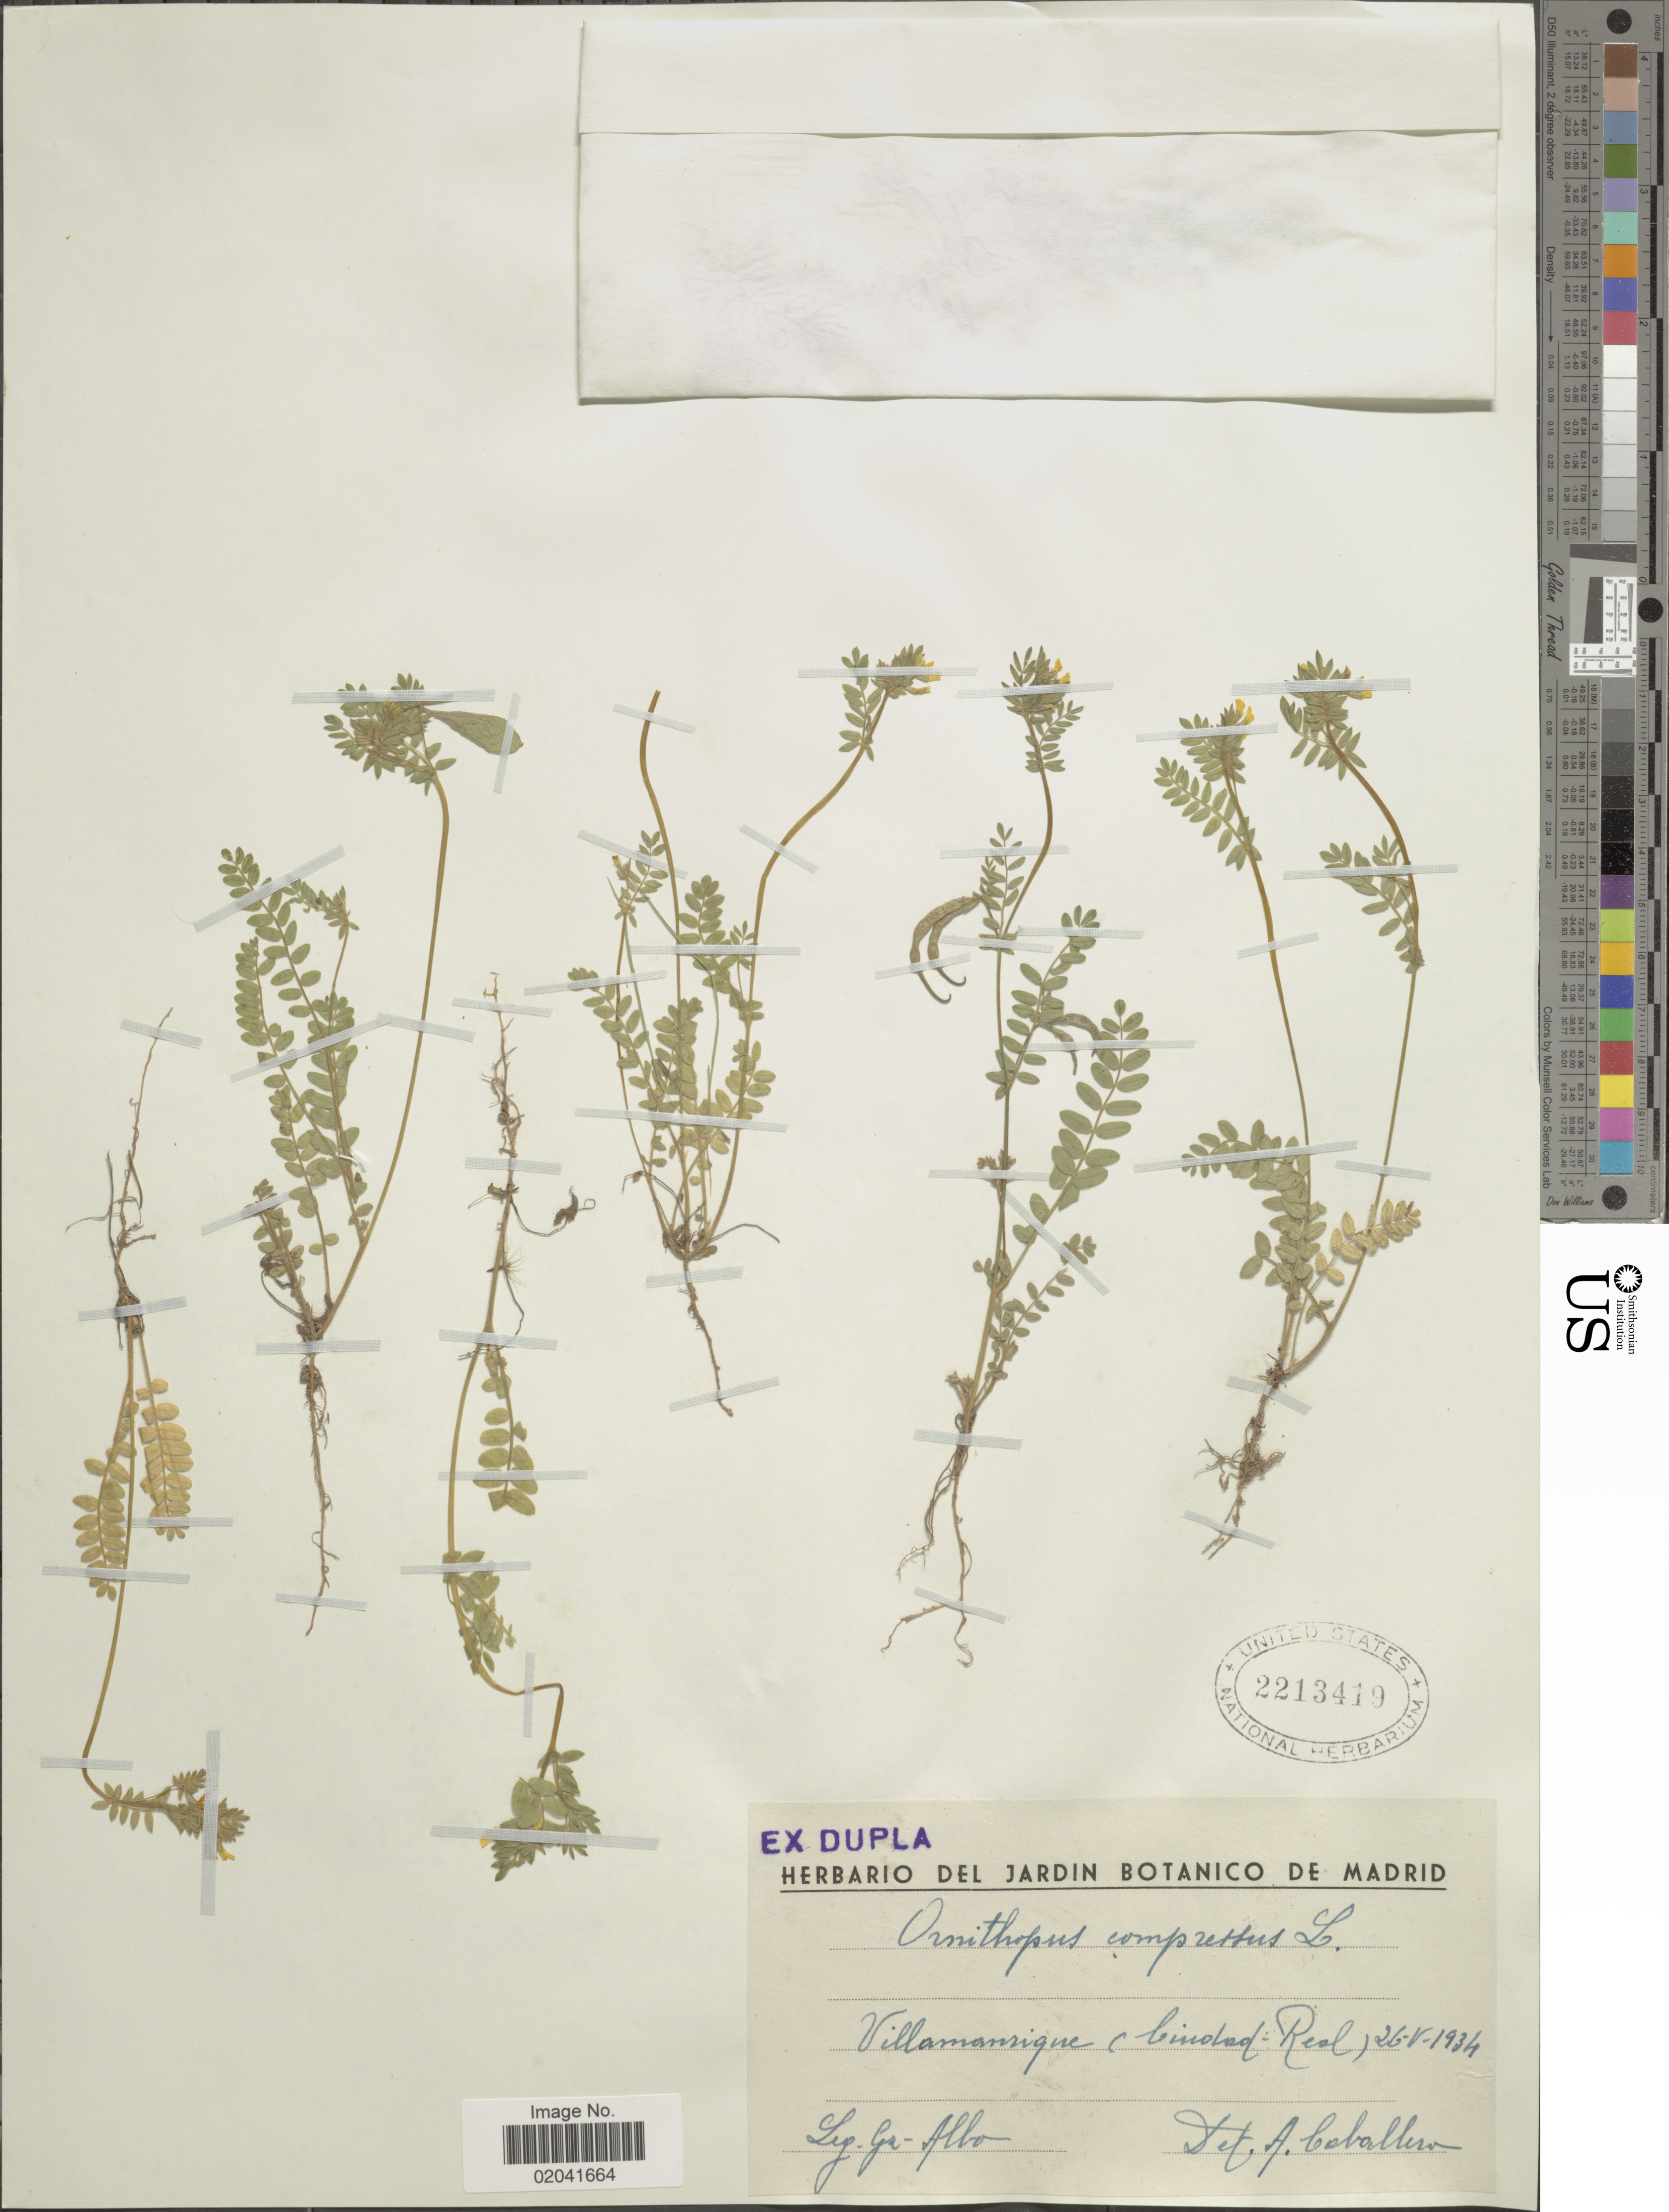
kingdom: Plantae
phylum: Tracheophyta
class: Magnoliopsida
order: Fabales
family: Fabaceae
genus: Ornithopus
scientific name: Ornithopus compressus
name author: L.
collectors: -. Albo G.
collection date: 1934-05-26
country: Portugal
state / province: Vila Real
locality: Villamarique (Ciudad -Real).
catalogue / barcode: US 2213419